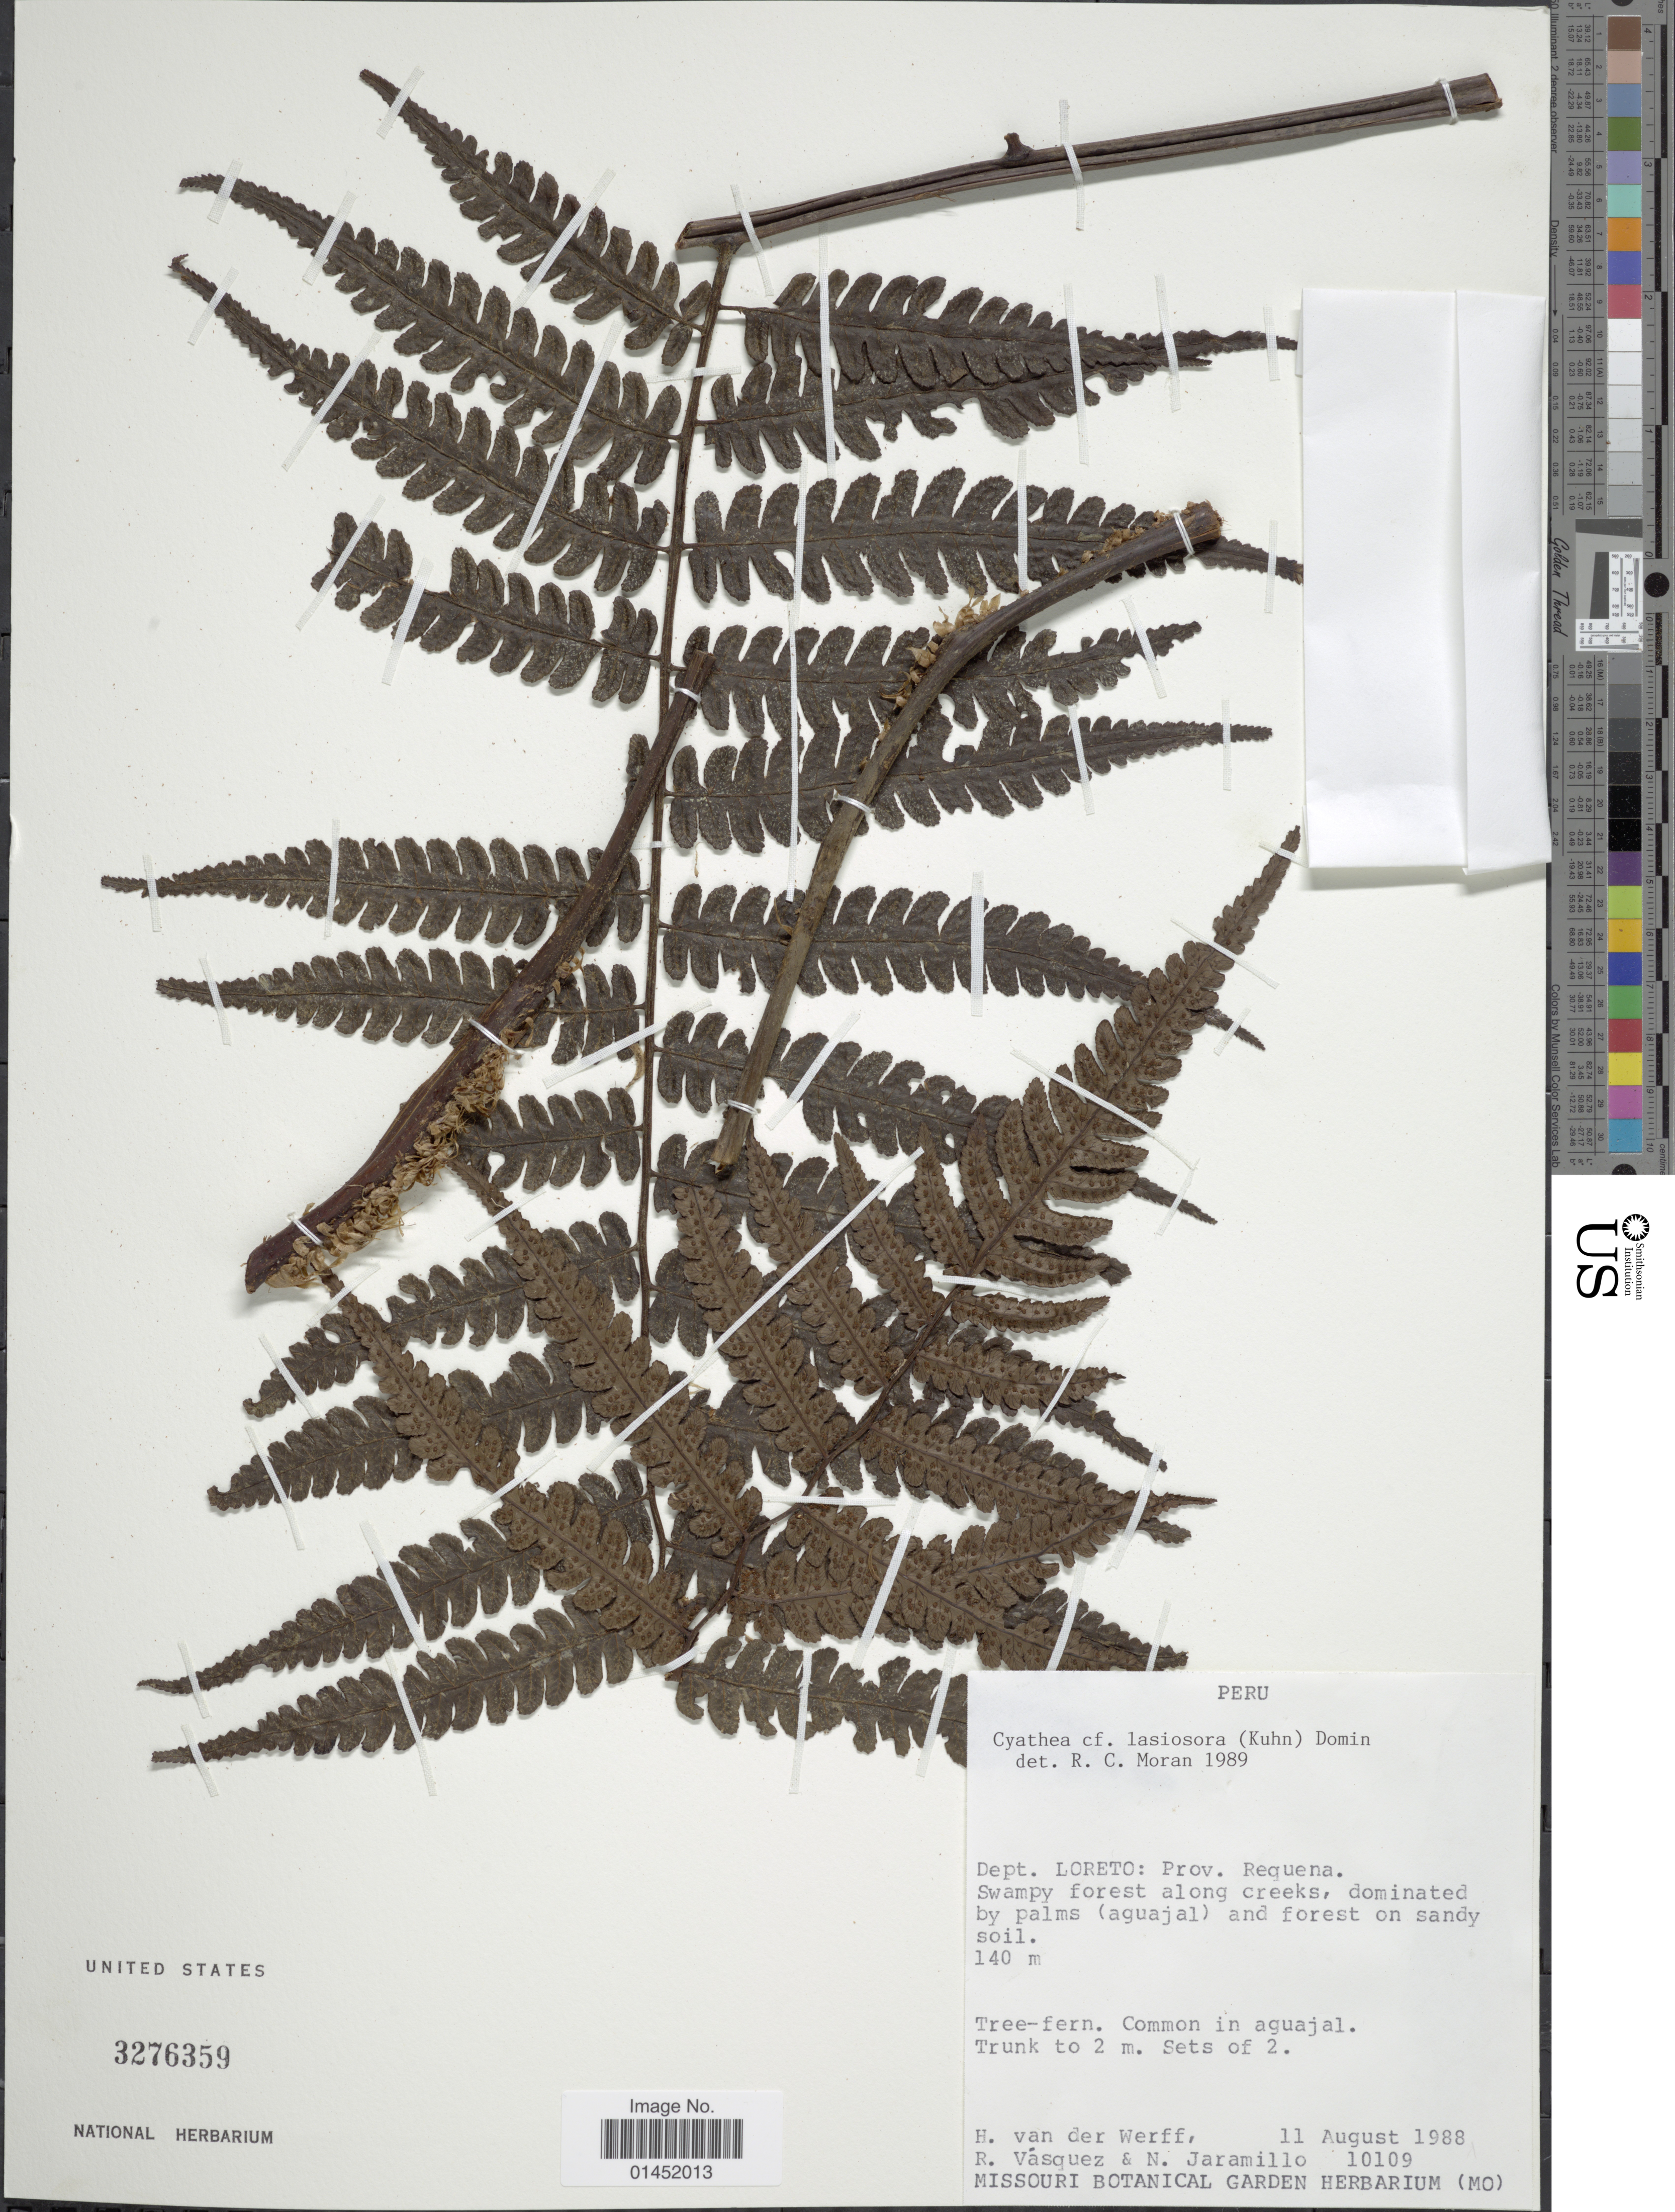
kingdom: Plantae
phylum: Tracheophyta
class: Polypodiopsida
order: Cyatheales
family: Cyatheaceae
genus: Cyathea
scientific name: Cyathea lasiosora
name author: (Mett. ex Kuhn) Domin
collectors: H. van der Werff, R. Vásquez & N. Jaramillo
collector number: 10109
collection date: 1988-08-11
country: Peru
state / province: Loreto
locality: Prov. Requena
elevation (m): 140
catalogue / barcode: US 3276359